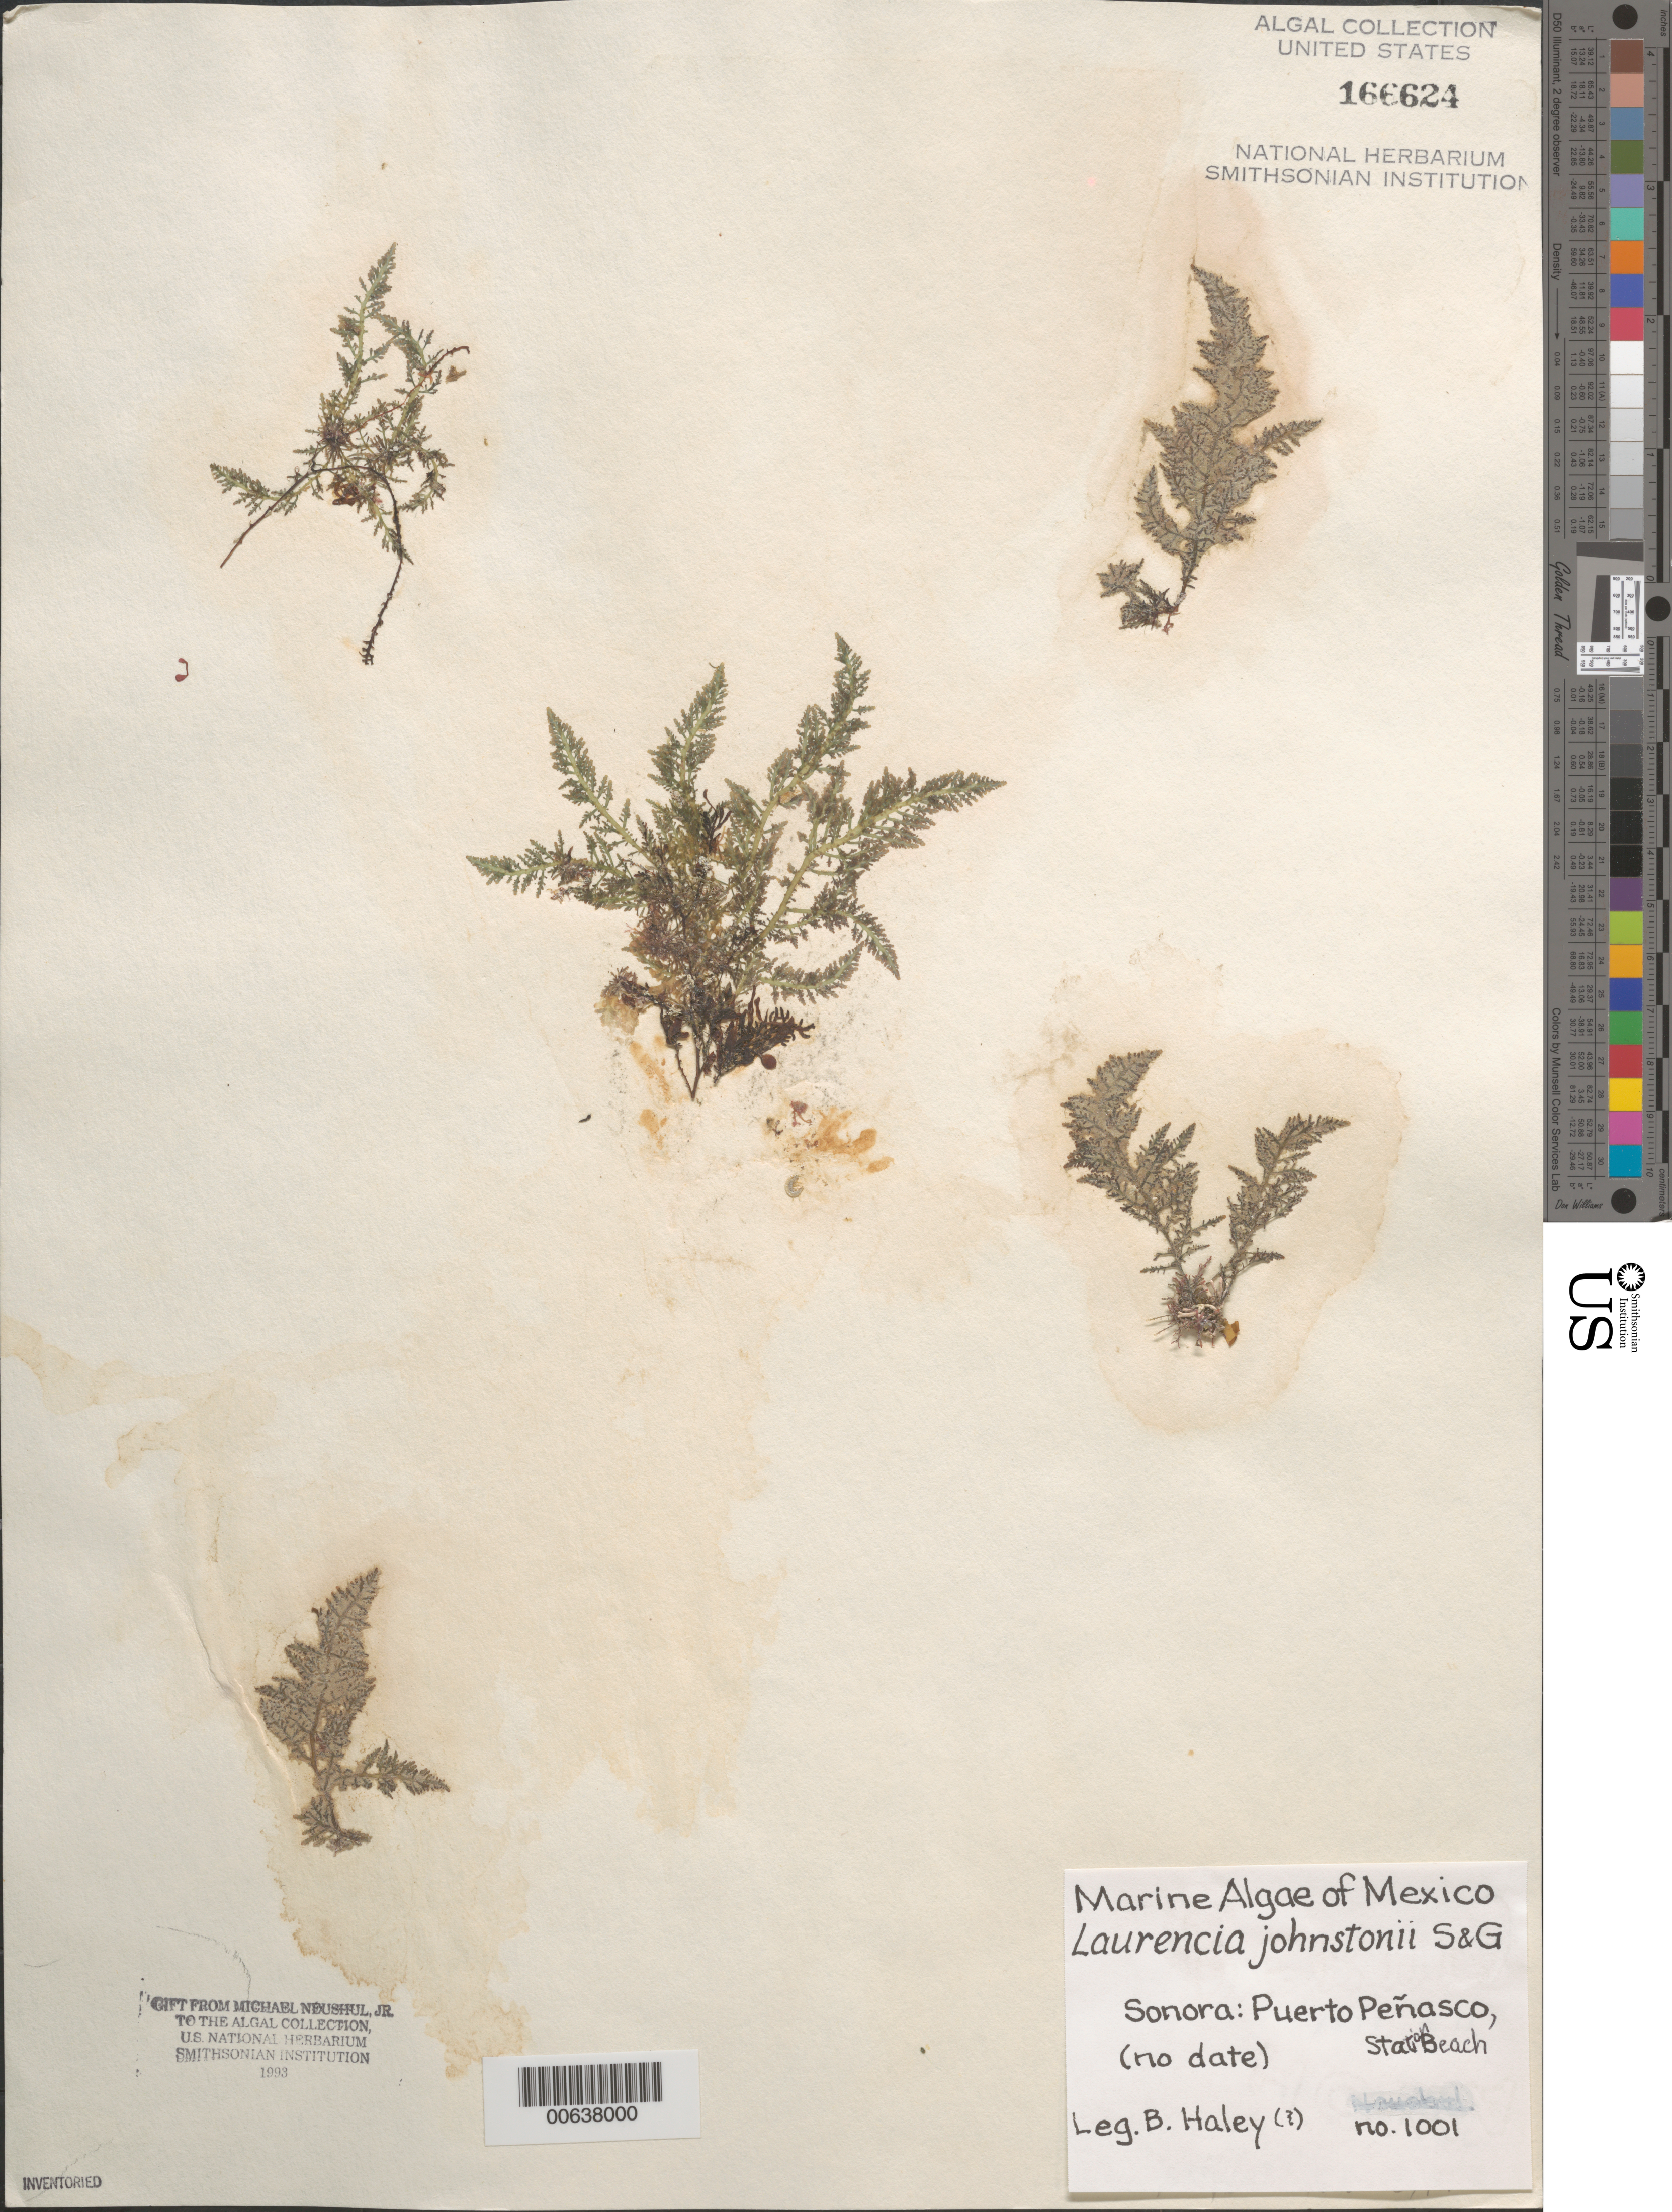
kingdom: Plantae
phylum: Rhodophyta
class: Florideophyceae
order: Ceramiales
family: Rhodomelaceae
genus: Laurencia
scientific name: Laurencia johnstonii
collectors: B. Haley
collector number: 1001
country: Mexico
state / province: Sonora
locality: Puerto Penasco, Station Beach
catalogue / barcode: US 166624